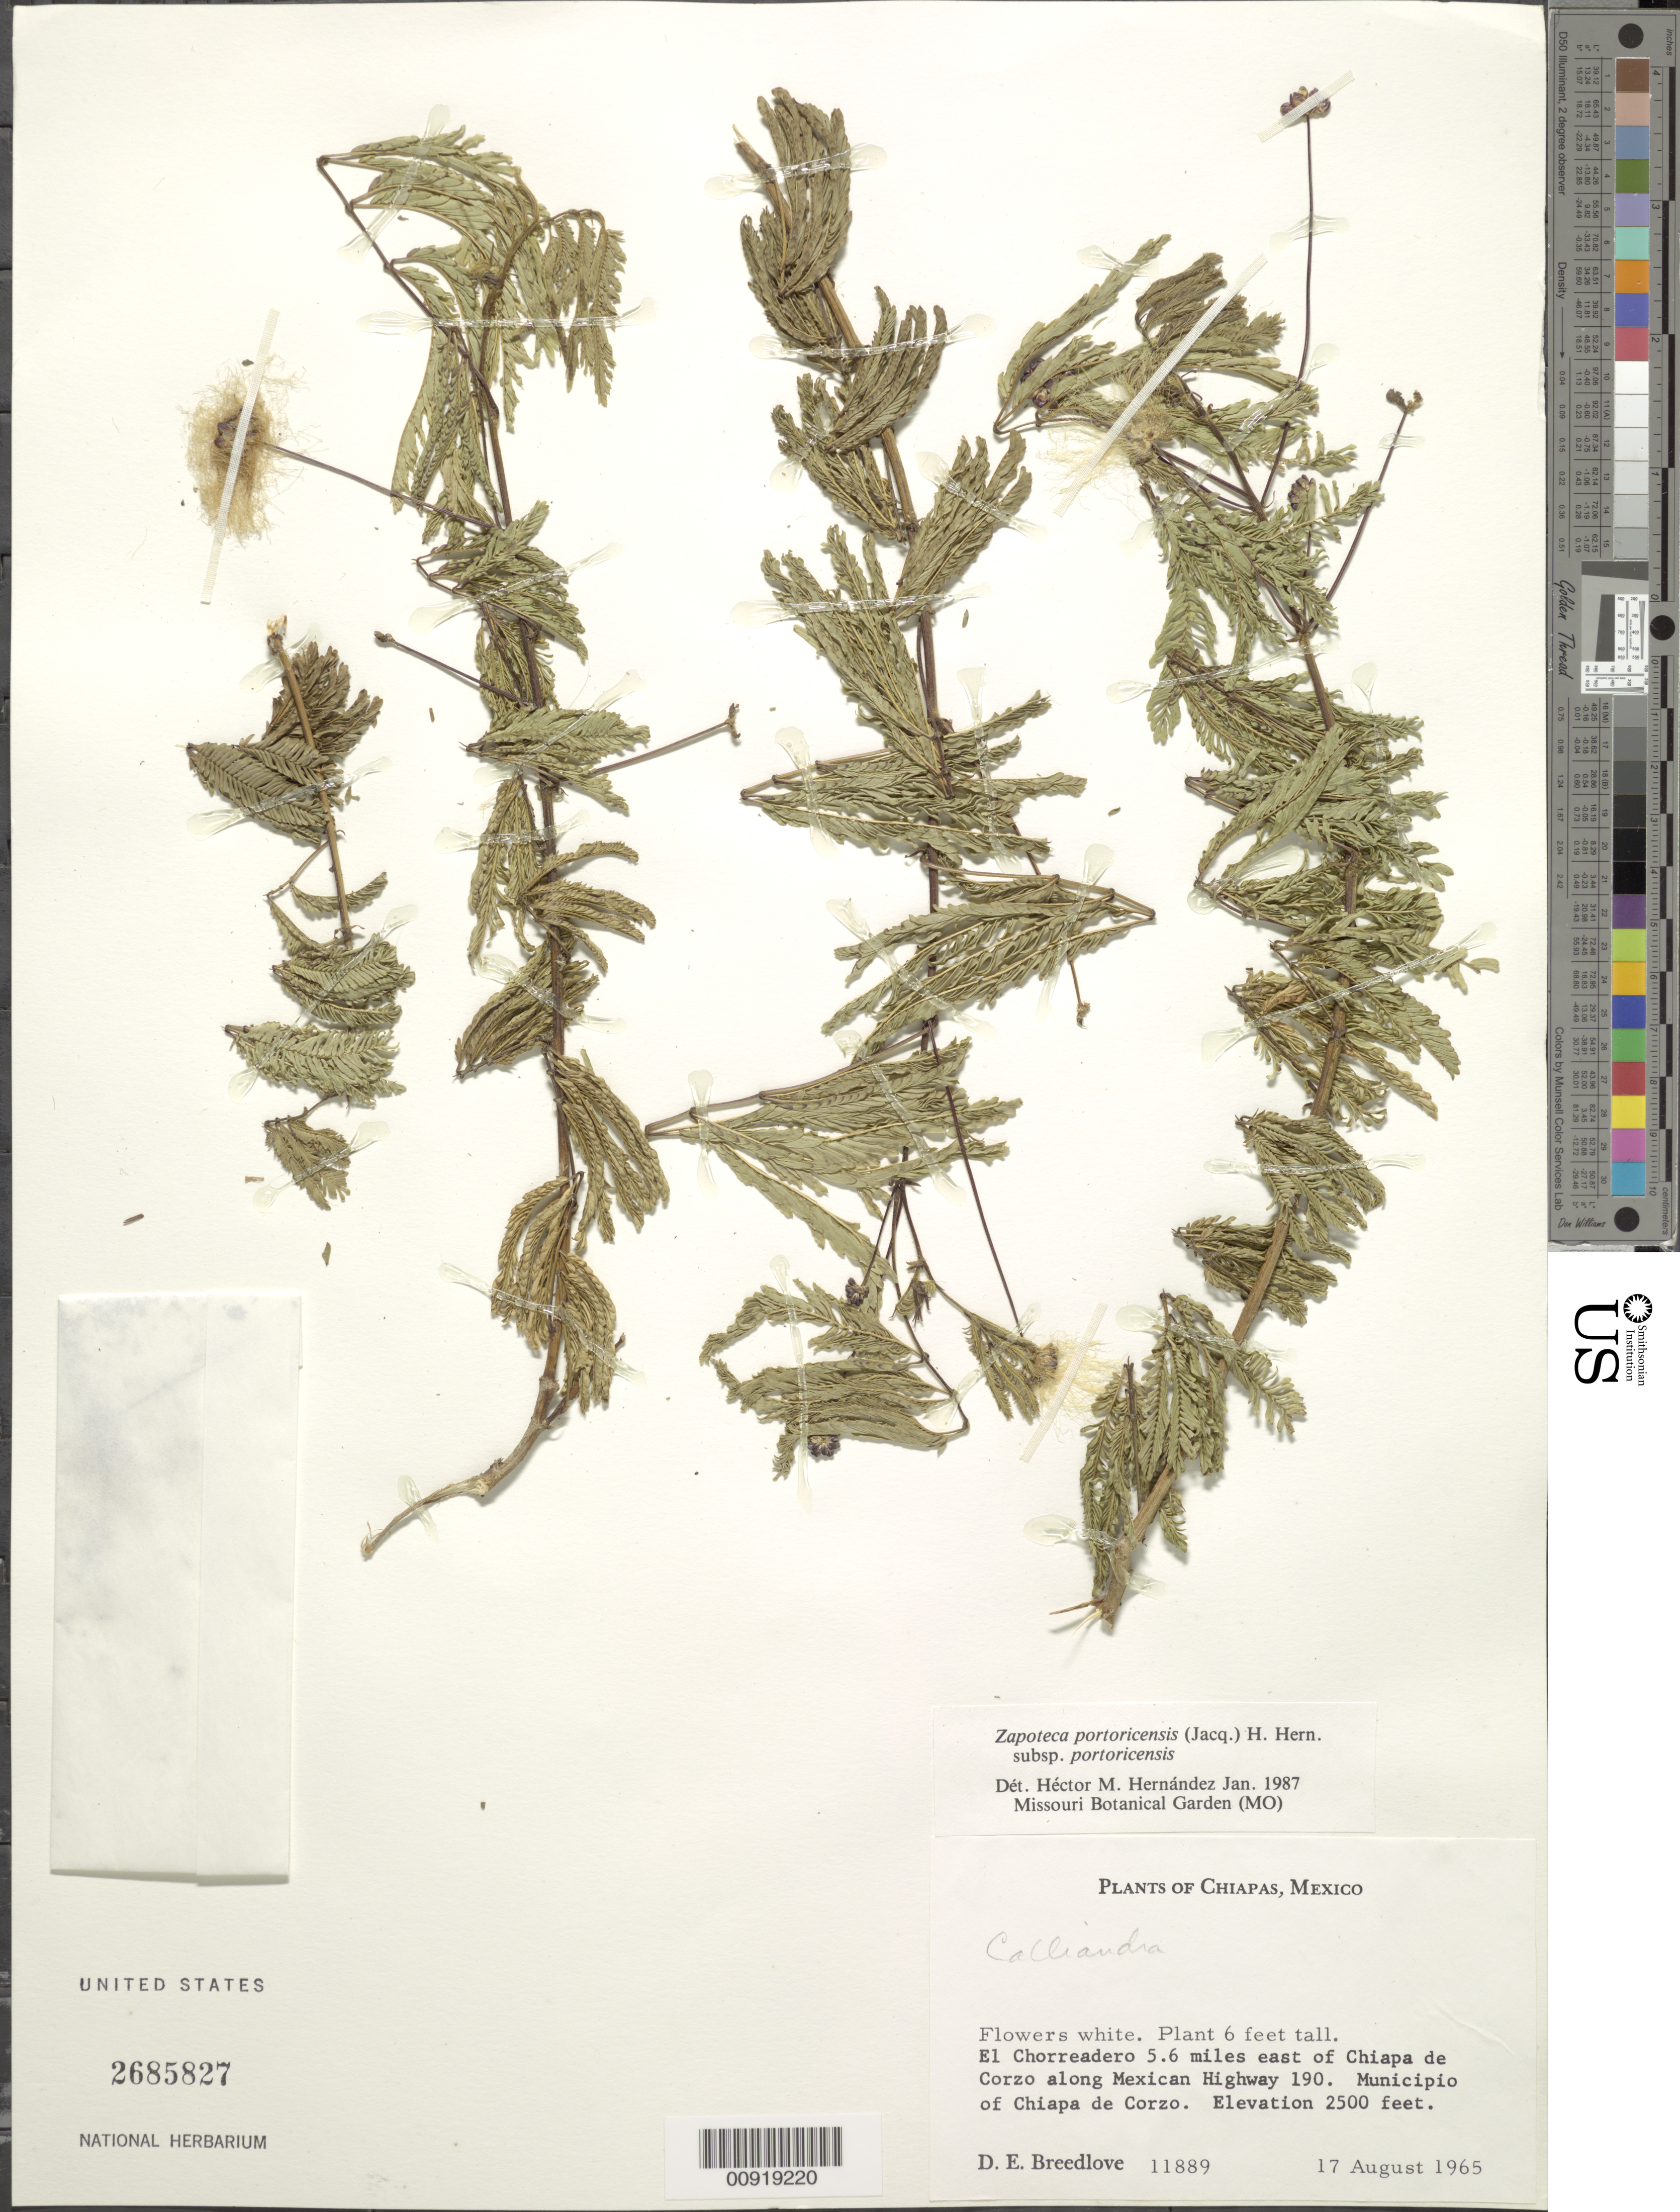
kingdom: Plantae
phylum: Tracheophyta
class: Magnoliopsida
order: Fabales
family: Fabaceae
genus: Zapoteca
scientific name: Zapoteca portoricensis subsp. portoricensis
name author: (Jacq.) H.M. Hern.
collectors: D. E. Breedlove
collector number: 11889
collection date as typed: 17 Aug 1965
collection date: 1965-08-17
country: Mexico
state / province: Chiapas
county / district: Chiapa de Corzo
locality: El Chorreadero 5.6 miles east of Chiapa de Corzo along Mexican Highway 190. Municipio of Chiapa de Corzo, Chiapas.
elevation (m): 762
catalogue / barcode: US 2685827